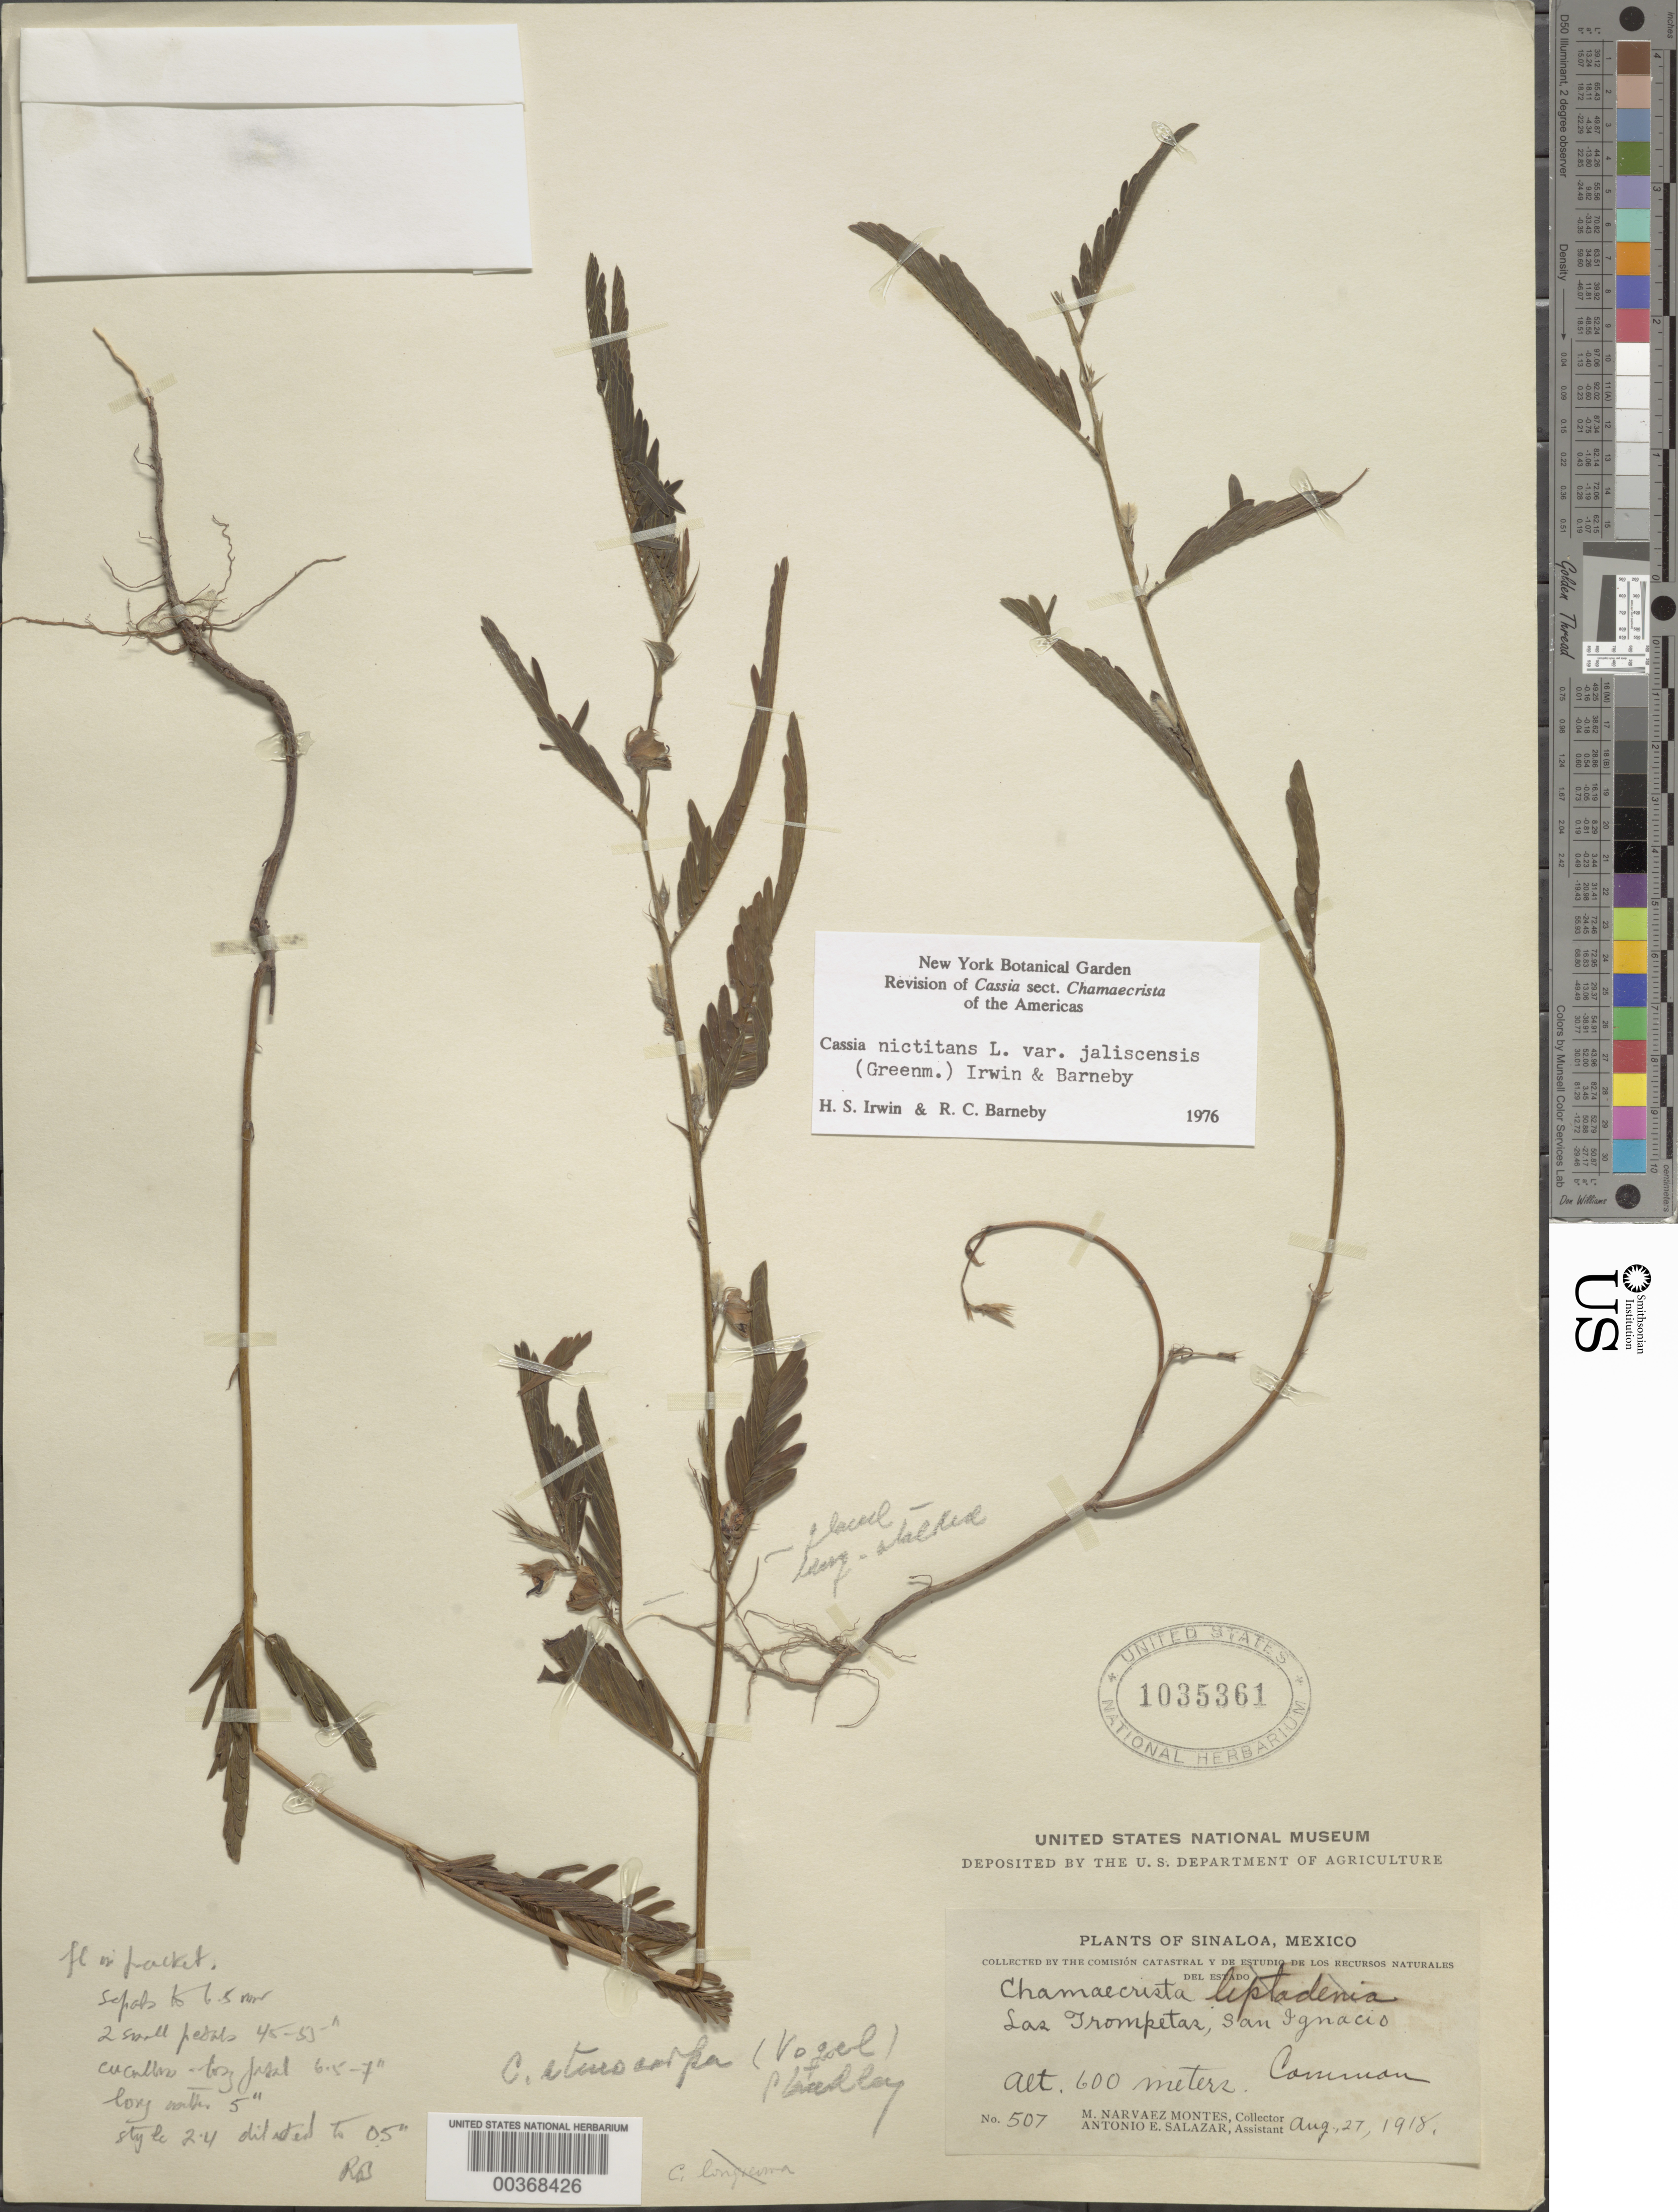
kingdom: Plantae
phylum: Tracheophyta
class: Magnoliopsida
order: Fabales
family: Fabaceae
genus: Chamaecrista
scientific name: Chamaecrista nictitans var. jaliscensis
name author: (Greenm.) H.S. Irwin & Barneby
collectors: M. Montes & A. E. Salazar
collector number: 507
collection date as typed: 27 Aug 1918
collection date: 1918-08-27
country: Mexico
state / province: Sinaloa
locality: Las trompetas, San Ignacio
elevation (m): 600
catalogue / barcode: US 1035361